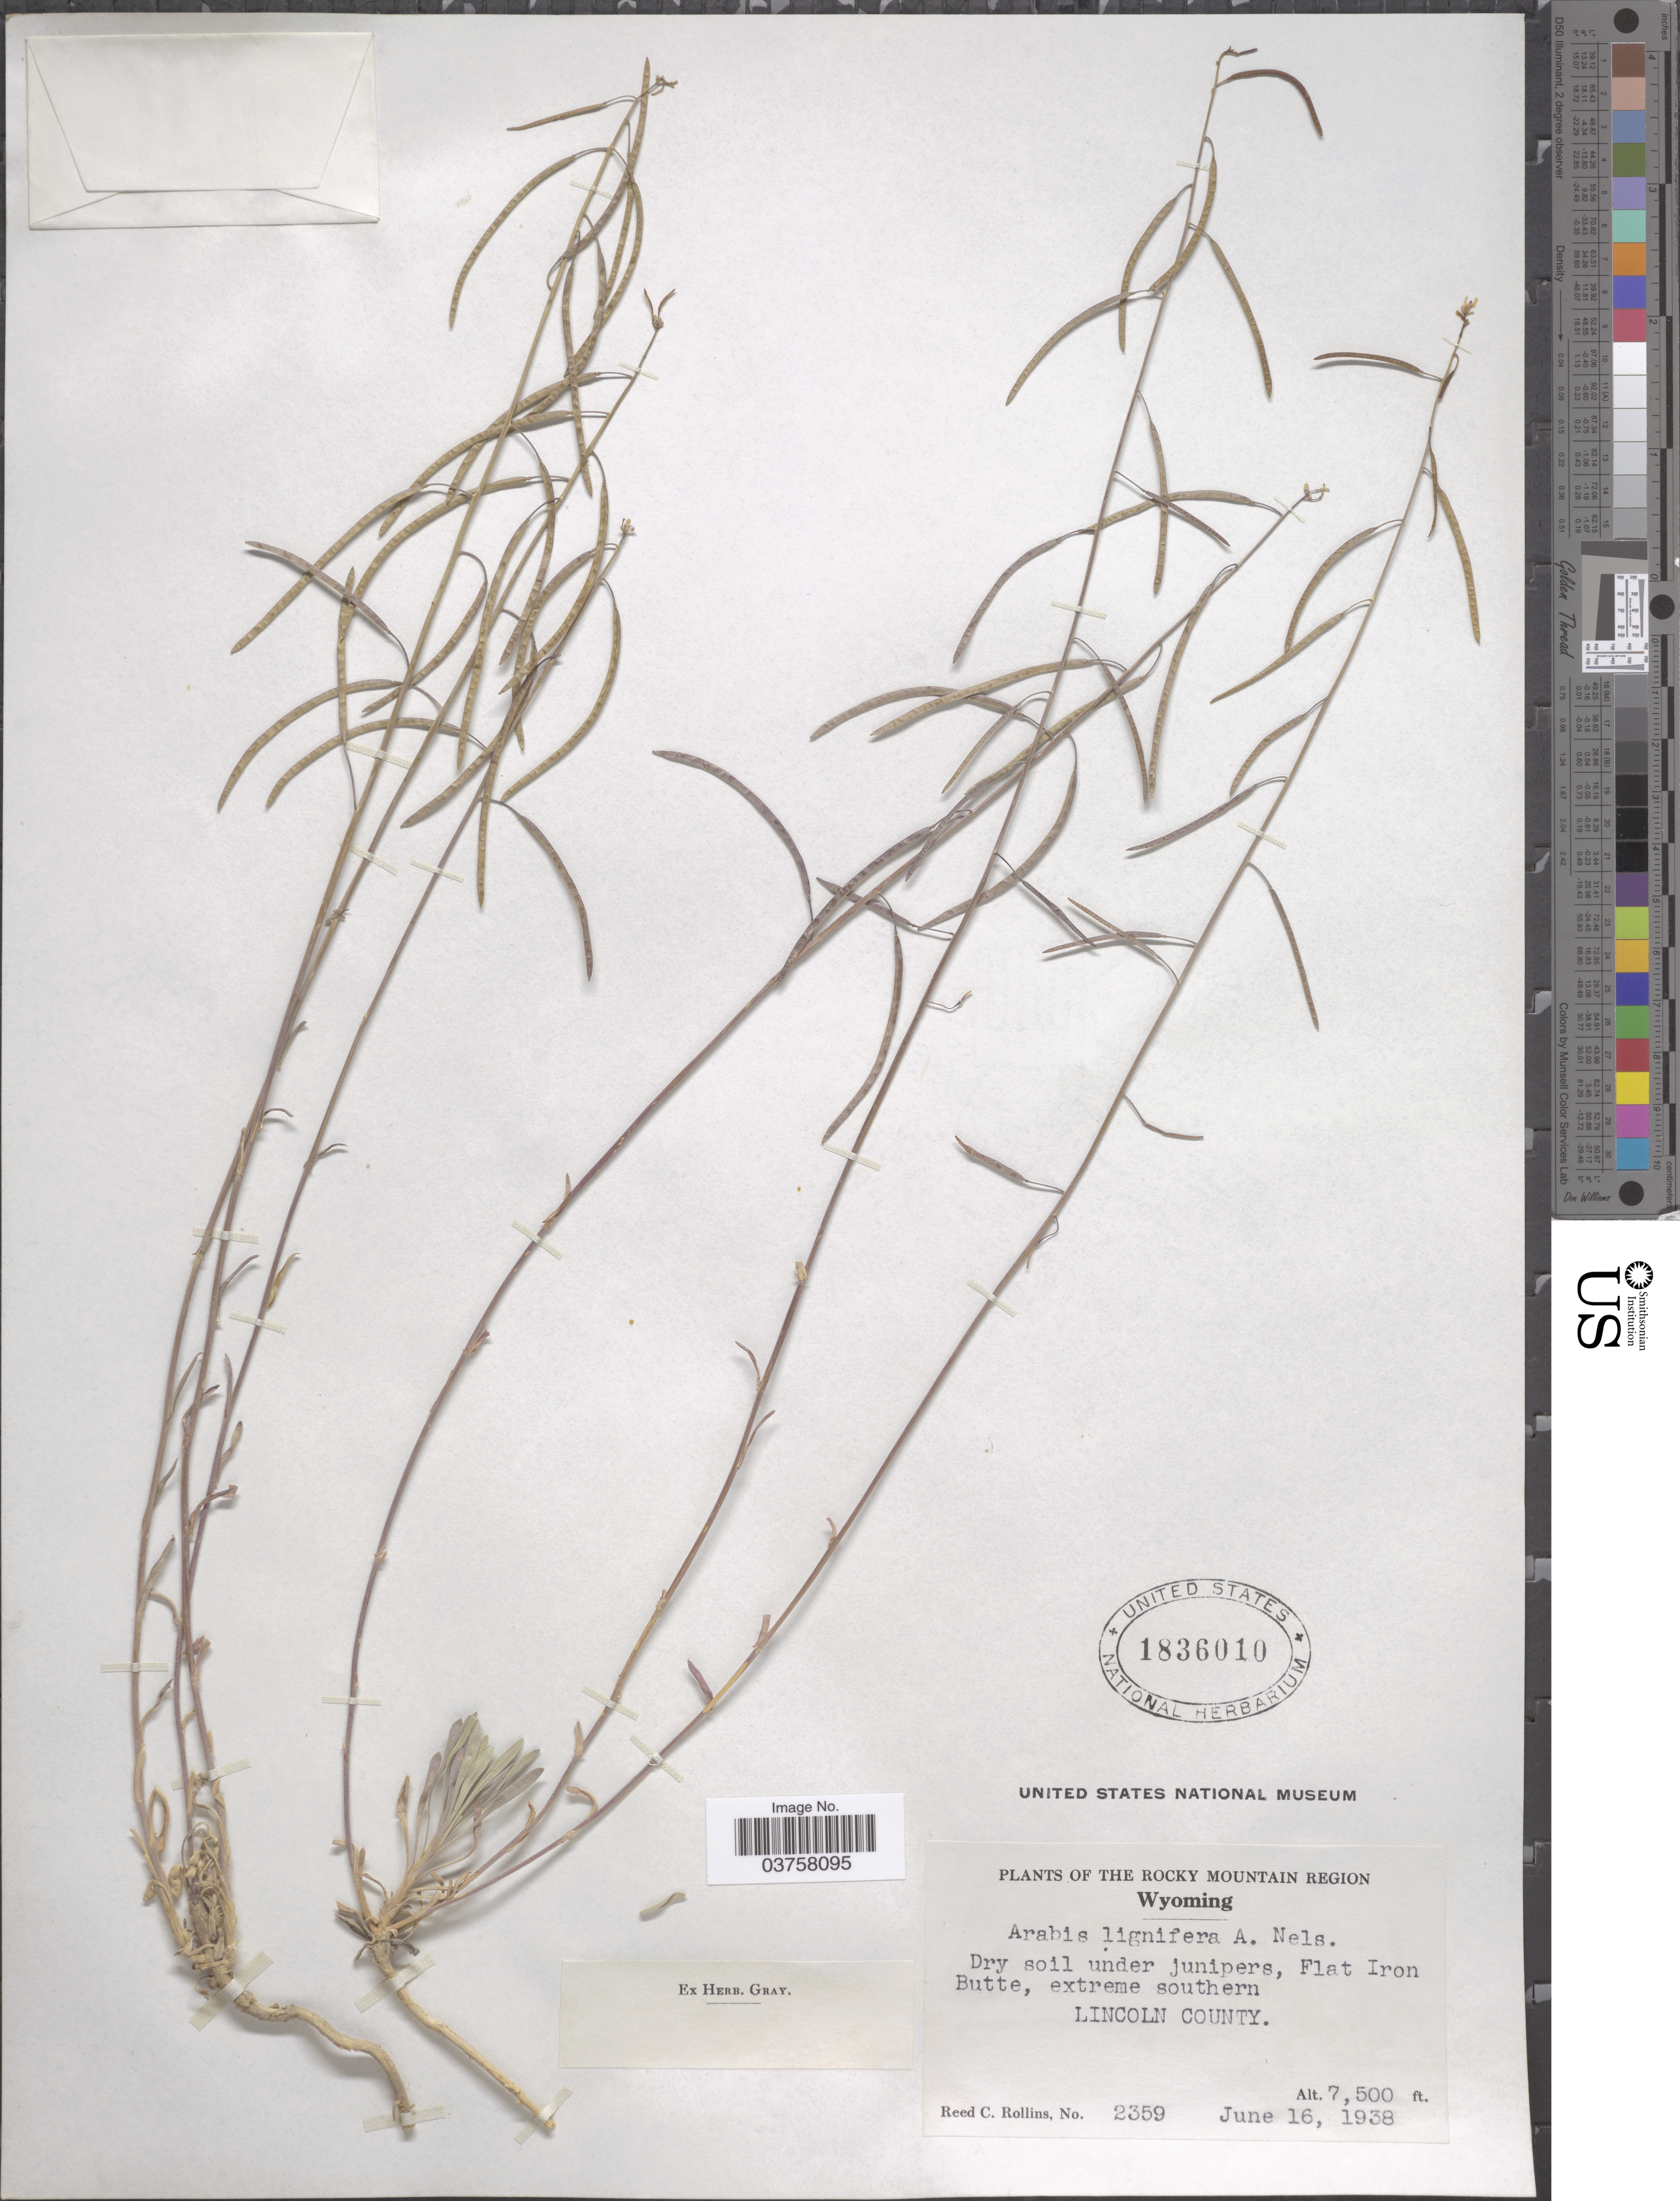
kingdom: Plantae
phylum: Tracheophyta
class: Magnoliopsida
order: Brassicales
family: Brassicaceae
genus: Arabis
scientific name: Arabis lignifera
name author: A. Nelson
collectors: R. C. Rollins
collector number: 2359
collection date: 1938-06-16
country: United States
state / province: Wyoming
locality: The Rocky Mountain Region. Flat Iron Butte, extreme southern. Lincoln County.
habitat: dry soil under junipers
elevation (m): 2286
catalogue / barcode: US 1836010